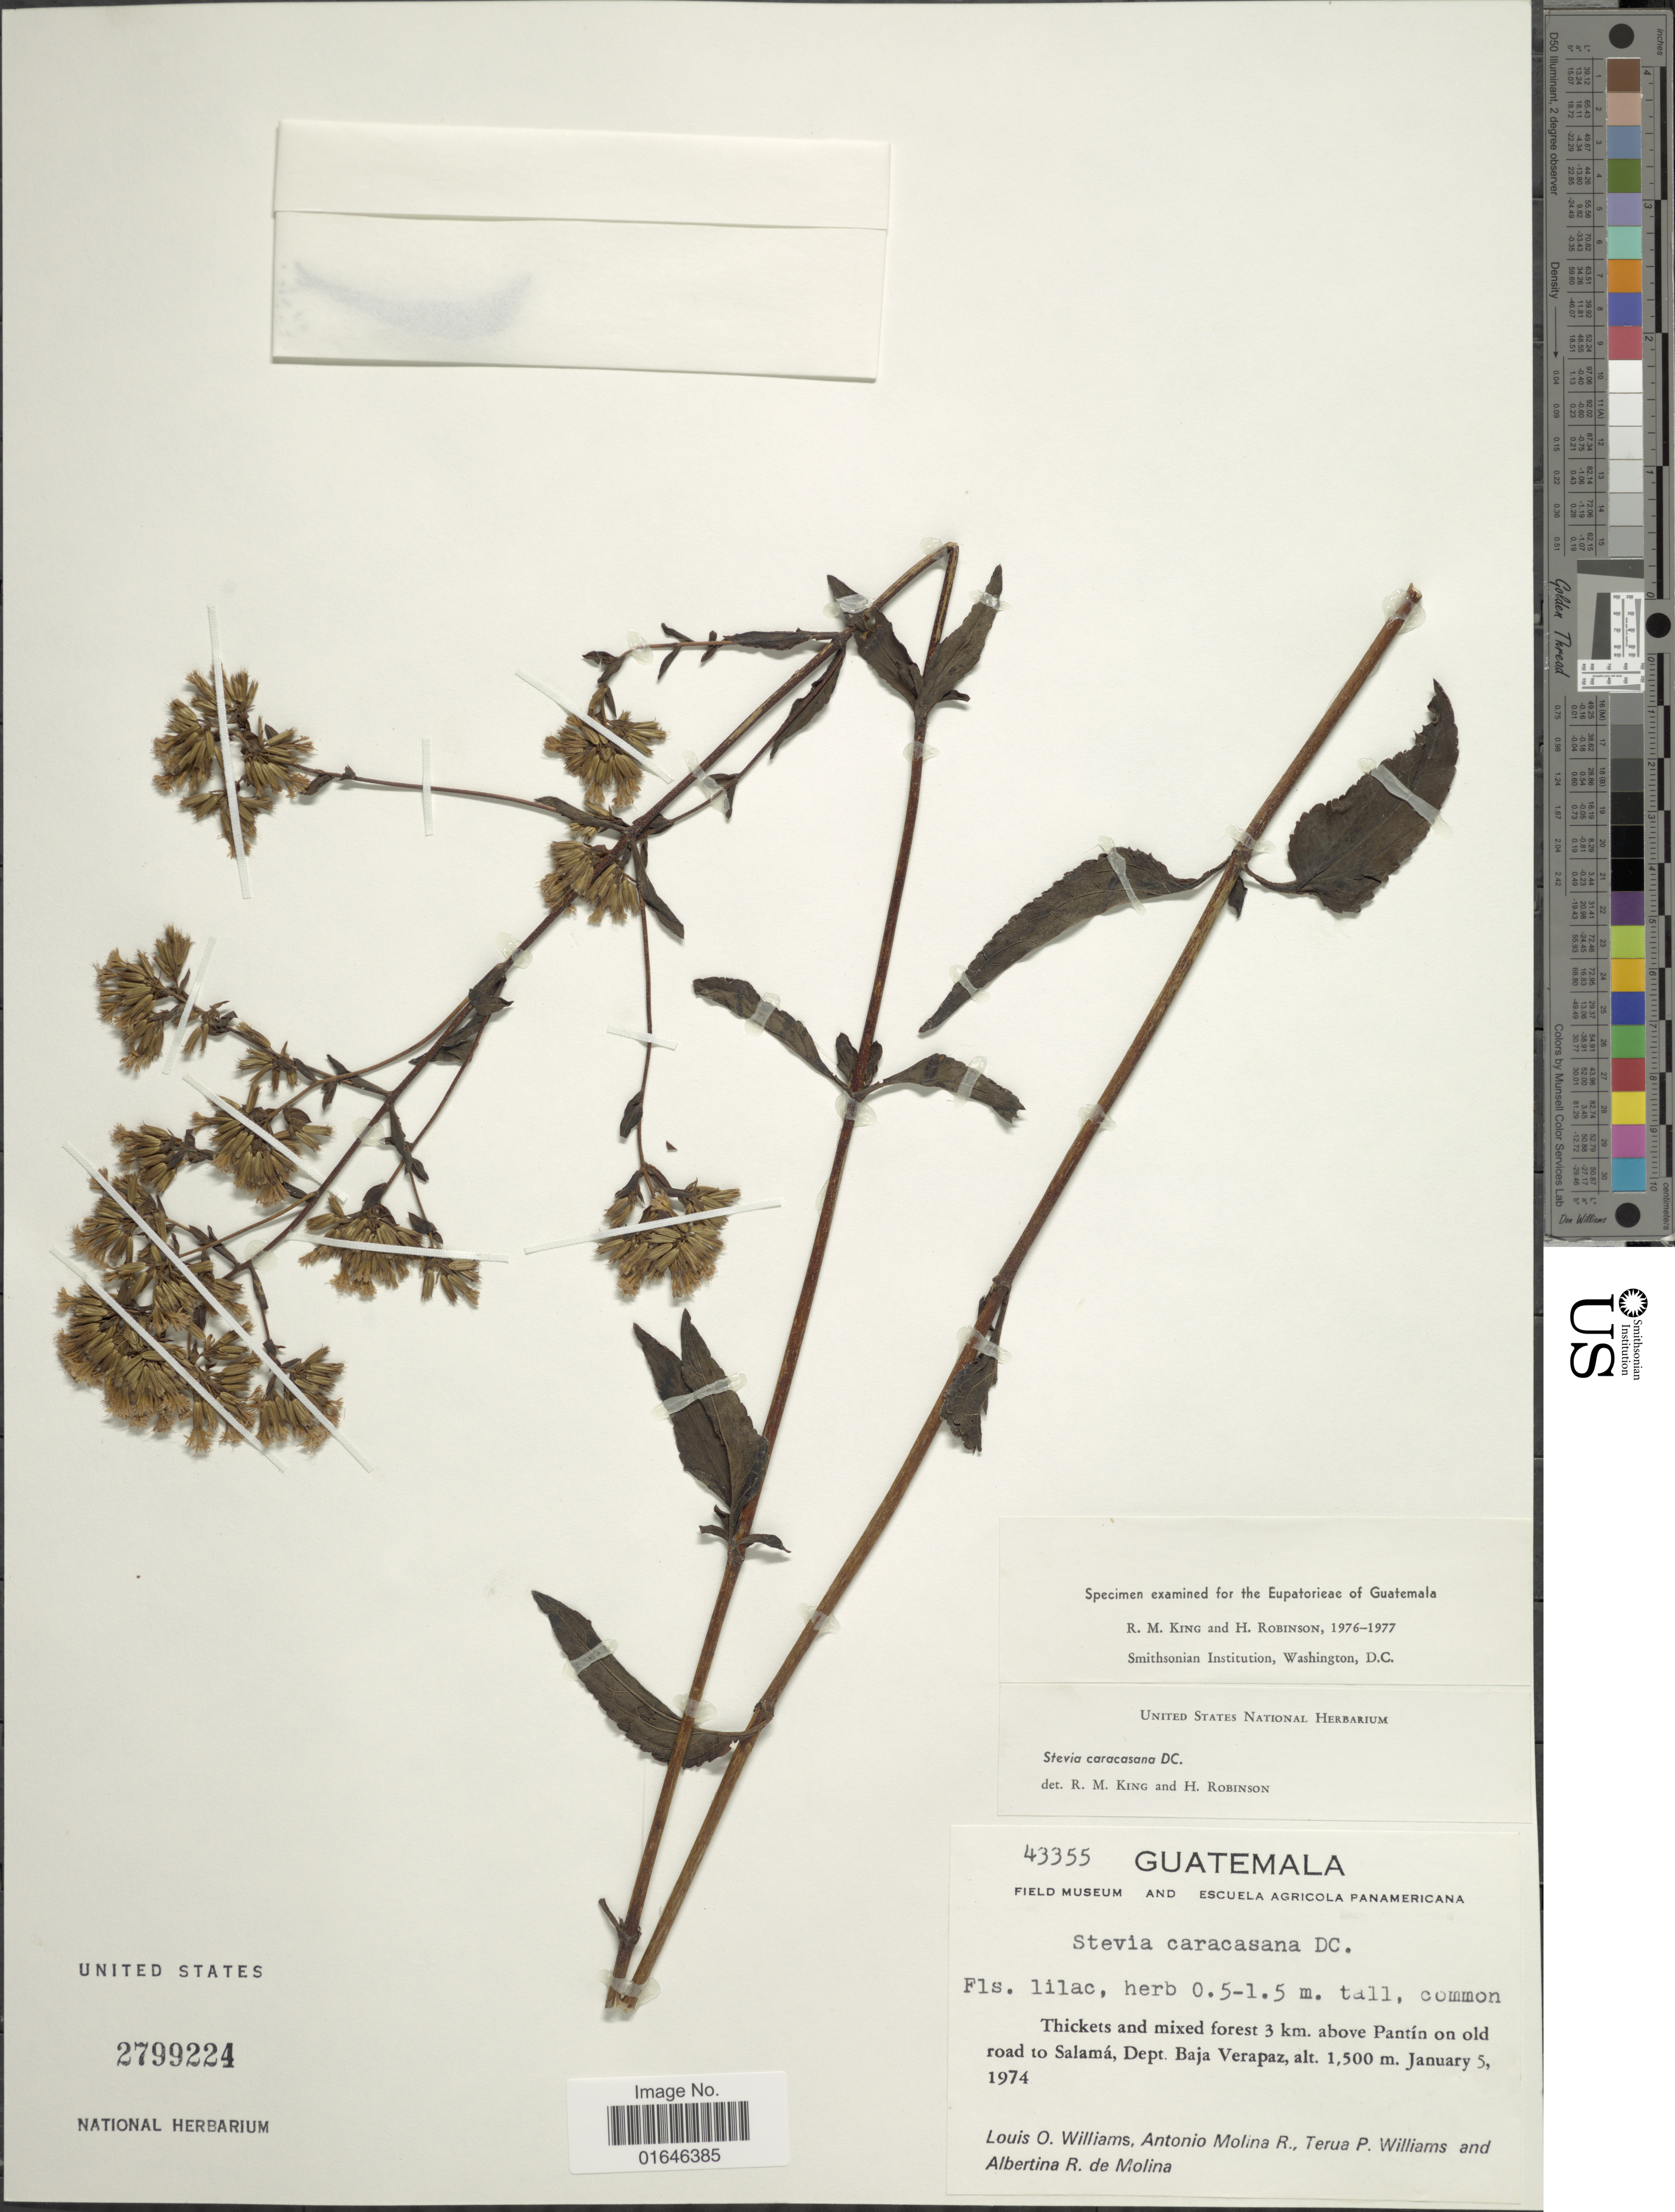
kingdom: Plantae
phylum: Tracheophyta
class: Magnoliopsida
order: Asterales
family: Asteraceae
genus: Stevia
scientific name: Stevia caracasana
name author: DC.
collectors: L. O. Williams, A. Molina R., T. P. Williams & A. R. Molina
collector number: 43355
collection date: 1974-01-05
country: Guatemala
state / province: Baja Verapaz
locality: Thickets and mixed forest 3 km. above Pantón on old road to Salamá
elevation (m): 1500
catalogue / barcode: US 2799224